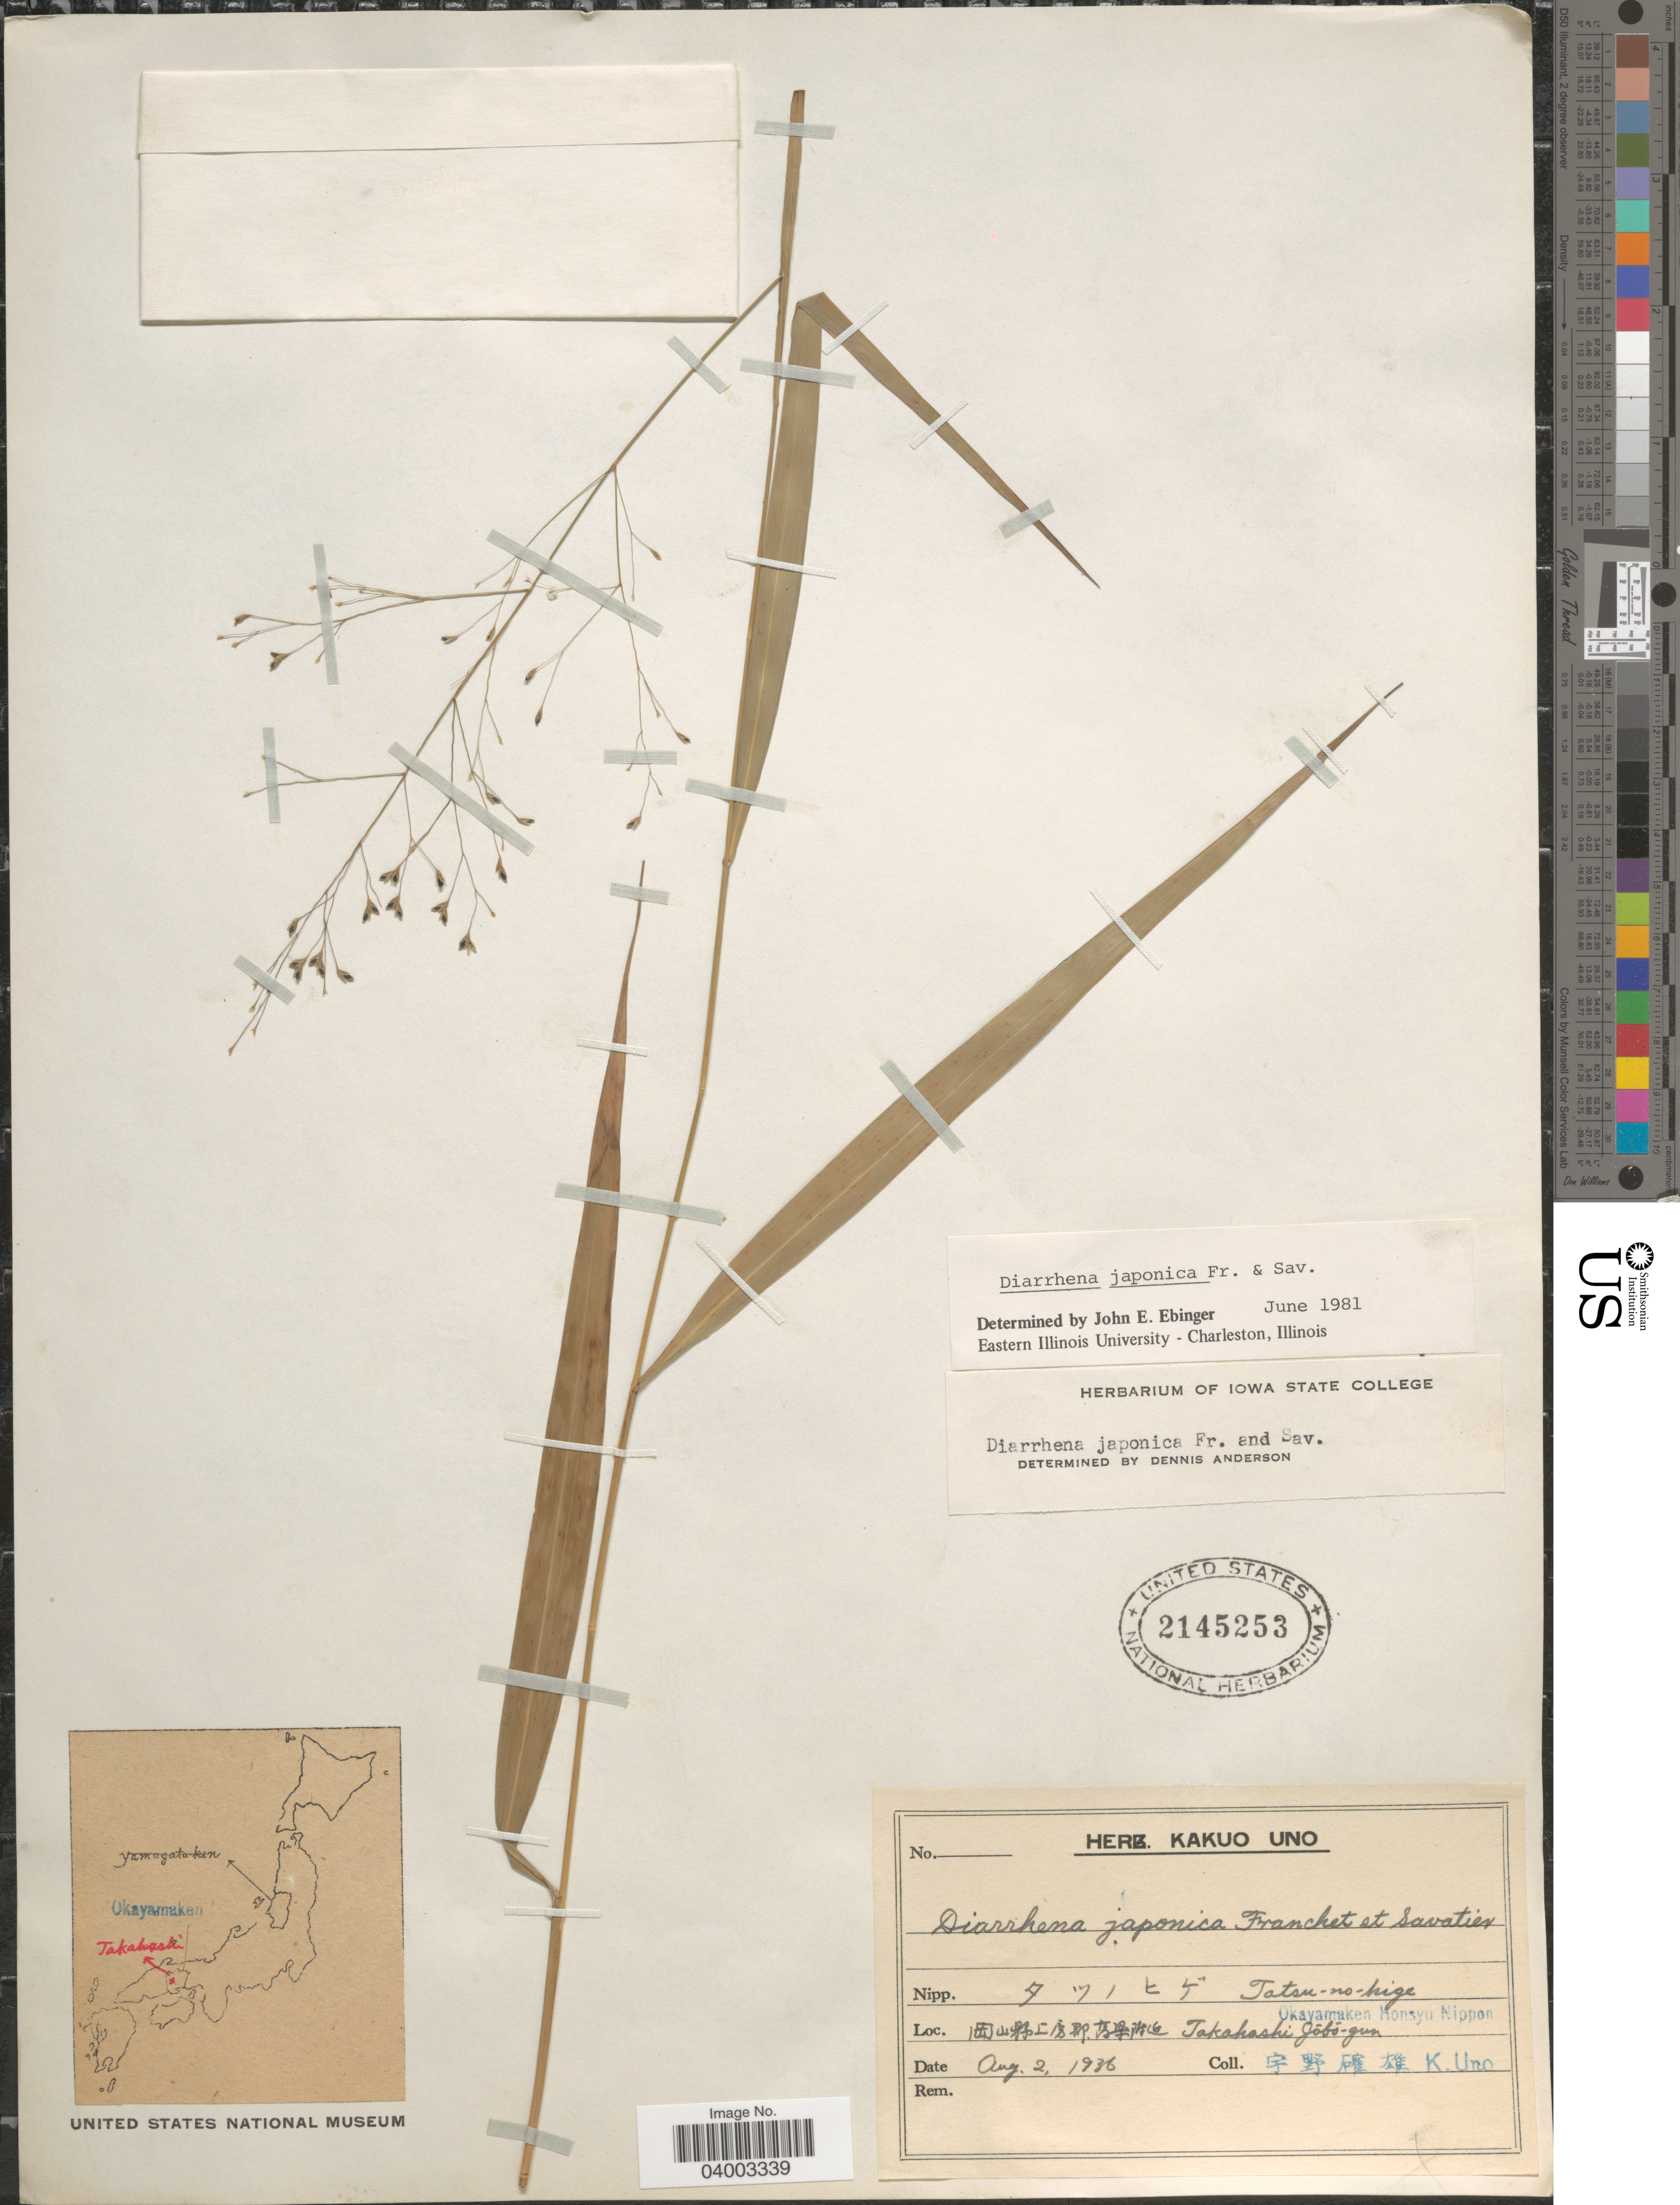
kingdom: Plantae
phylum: Tracheophyta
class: Liliopsida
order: Poales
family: Poaceae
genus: Diarrhena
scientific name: Diarrhena japonica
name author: Franch. & Sav.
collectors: K. Uno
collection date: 1936-08-02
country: Japan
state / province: Okayama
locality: X. Takohashi Jóbó-gun. Okayamaken Honsyu Nippon.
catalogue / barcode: US 2145253